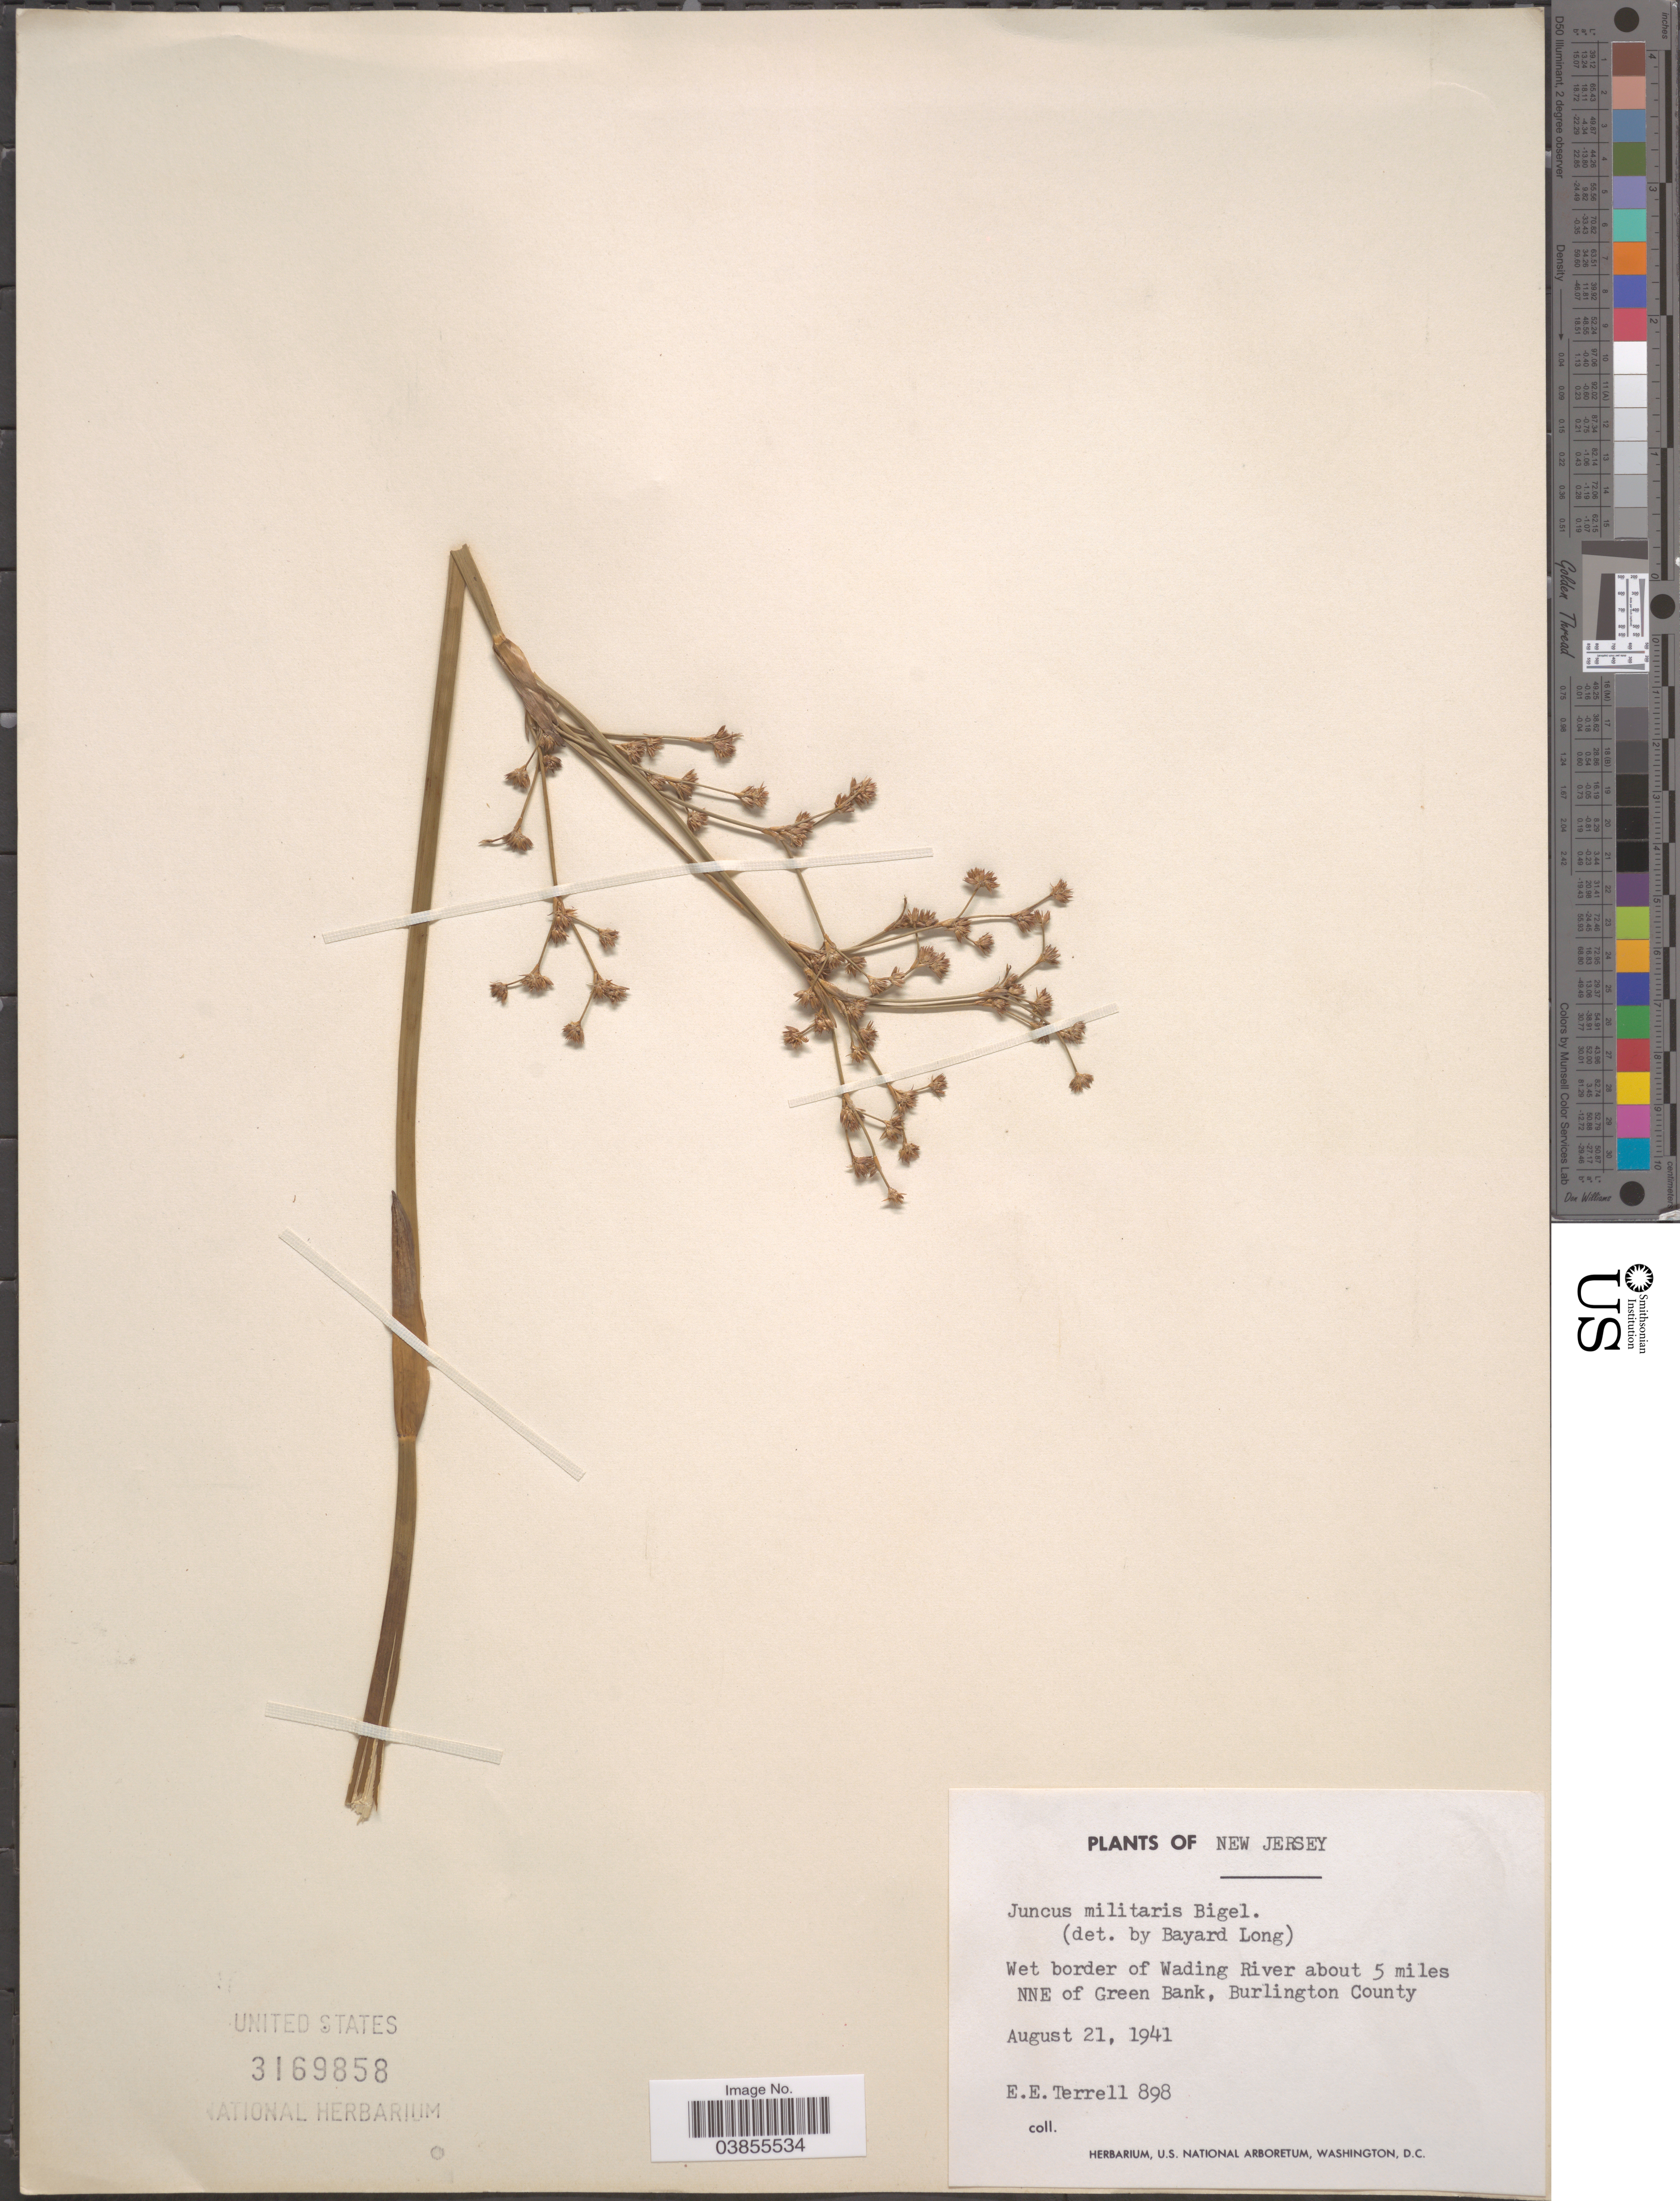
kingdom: Plantae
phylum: Tracheophyta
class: Liliopsida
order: Poales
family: Juncaceae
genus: Juncus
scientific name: Juncus militaris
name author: Bigelow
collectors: E. E. Terrell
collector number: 898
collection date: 1941-08-21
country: United States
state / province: New Jersey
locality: Wet border of Wading River about 5 miles NNE of Green Bank, Burlington County.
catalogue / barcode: US 3169858